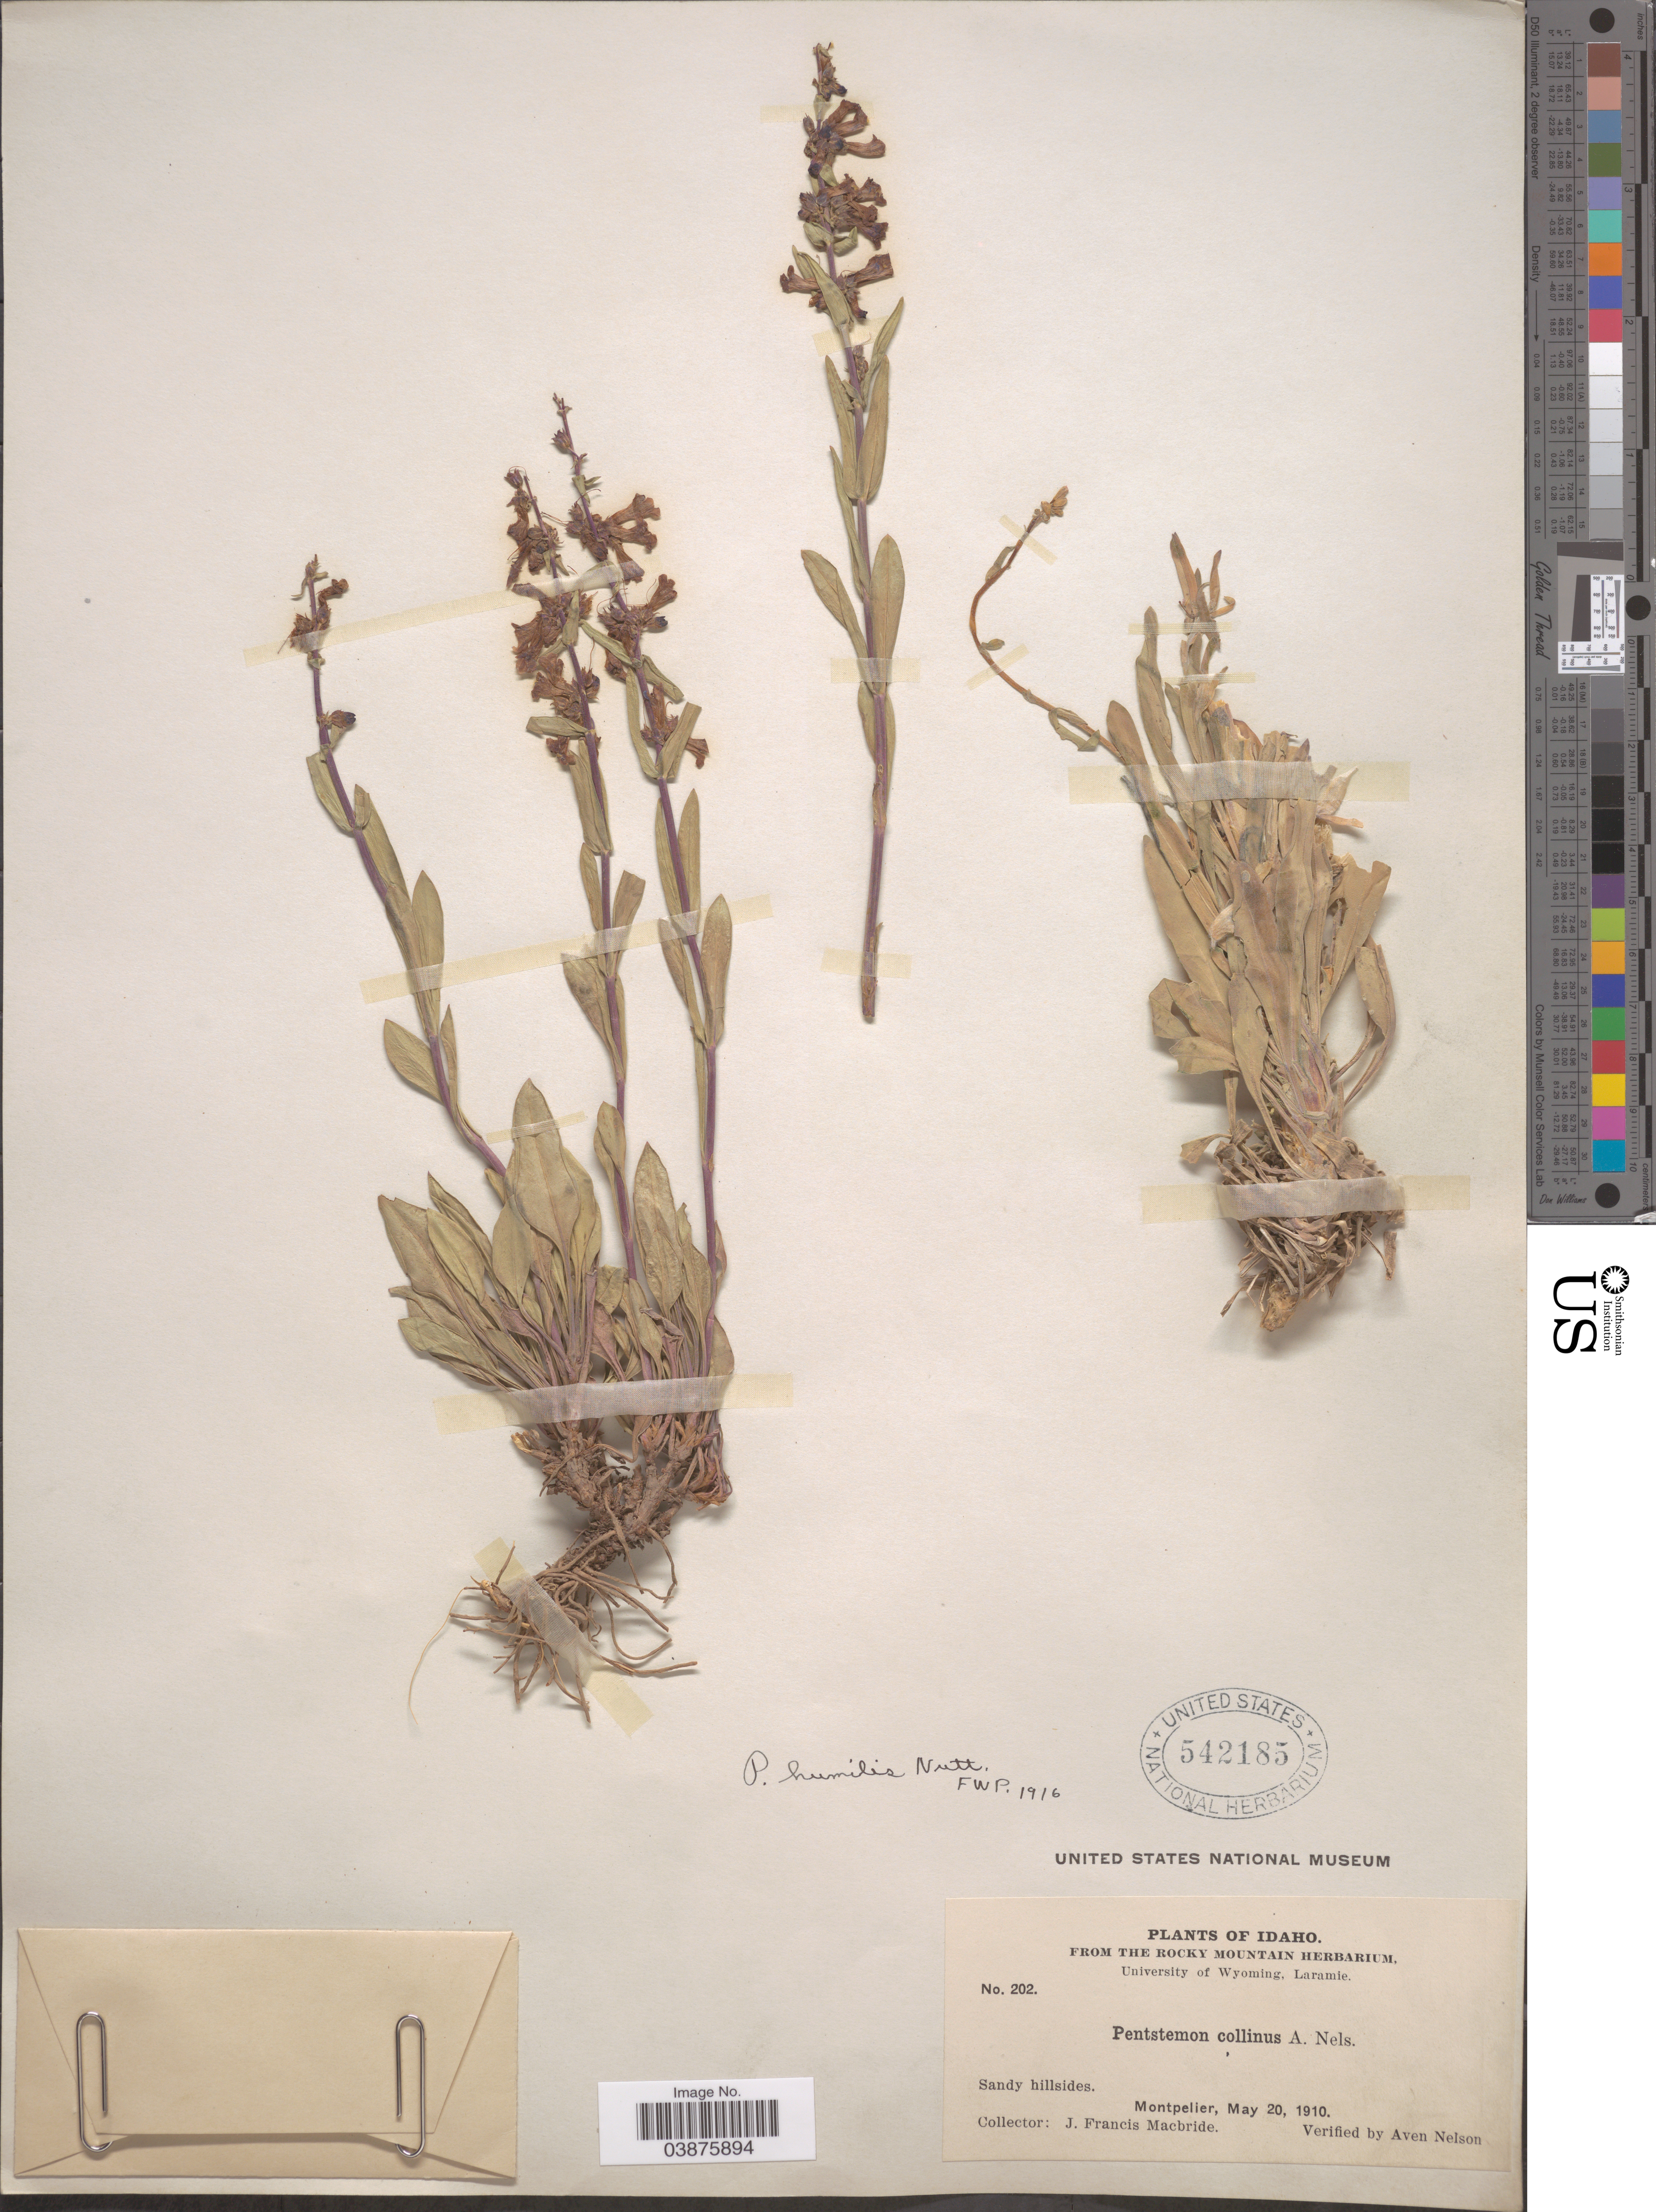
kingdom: Plantae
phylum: Tracheophyta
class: Magnoliopsida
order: Lamiales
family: Plantaginaceae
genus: Penstemon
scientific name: Penstemon humilis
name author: Nutt. ex A. Gray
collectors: J. F. Macbride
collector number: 202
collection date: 1910-05-20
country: United States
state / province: Idaho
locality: Montpelier.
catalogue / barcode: US 542185